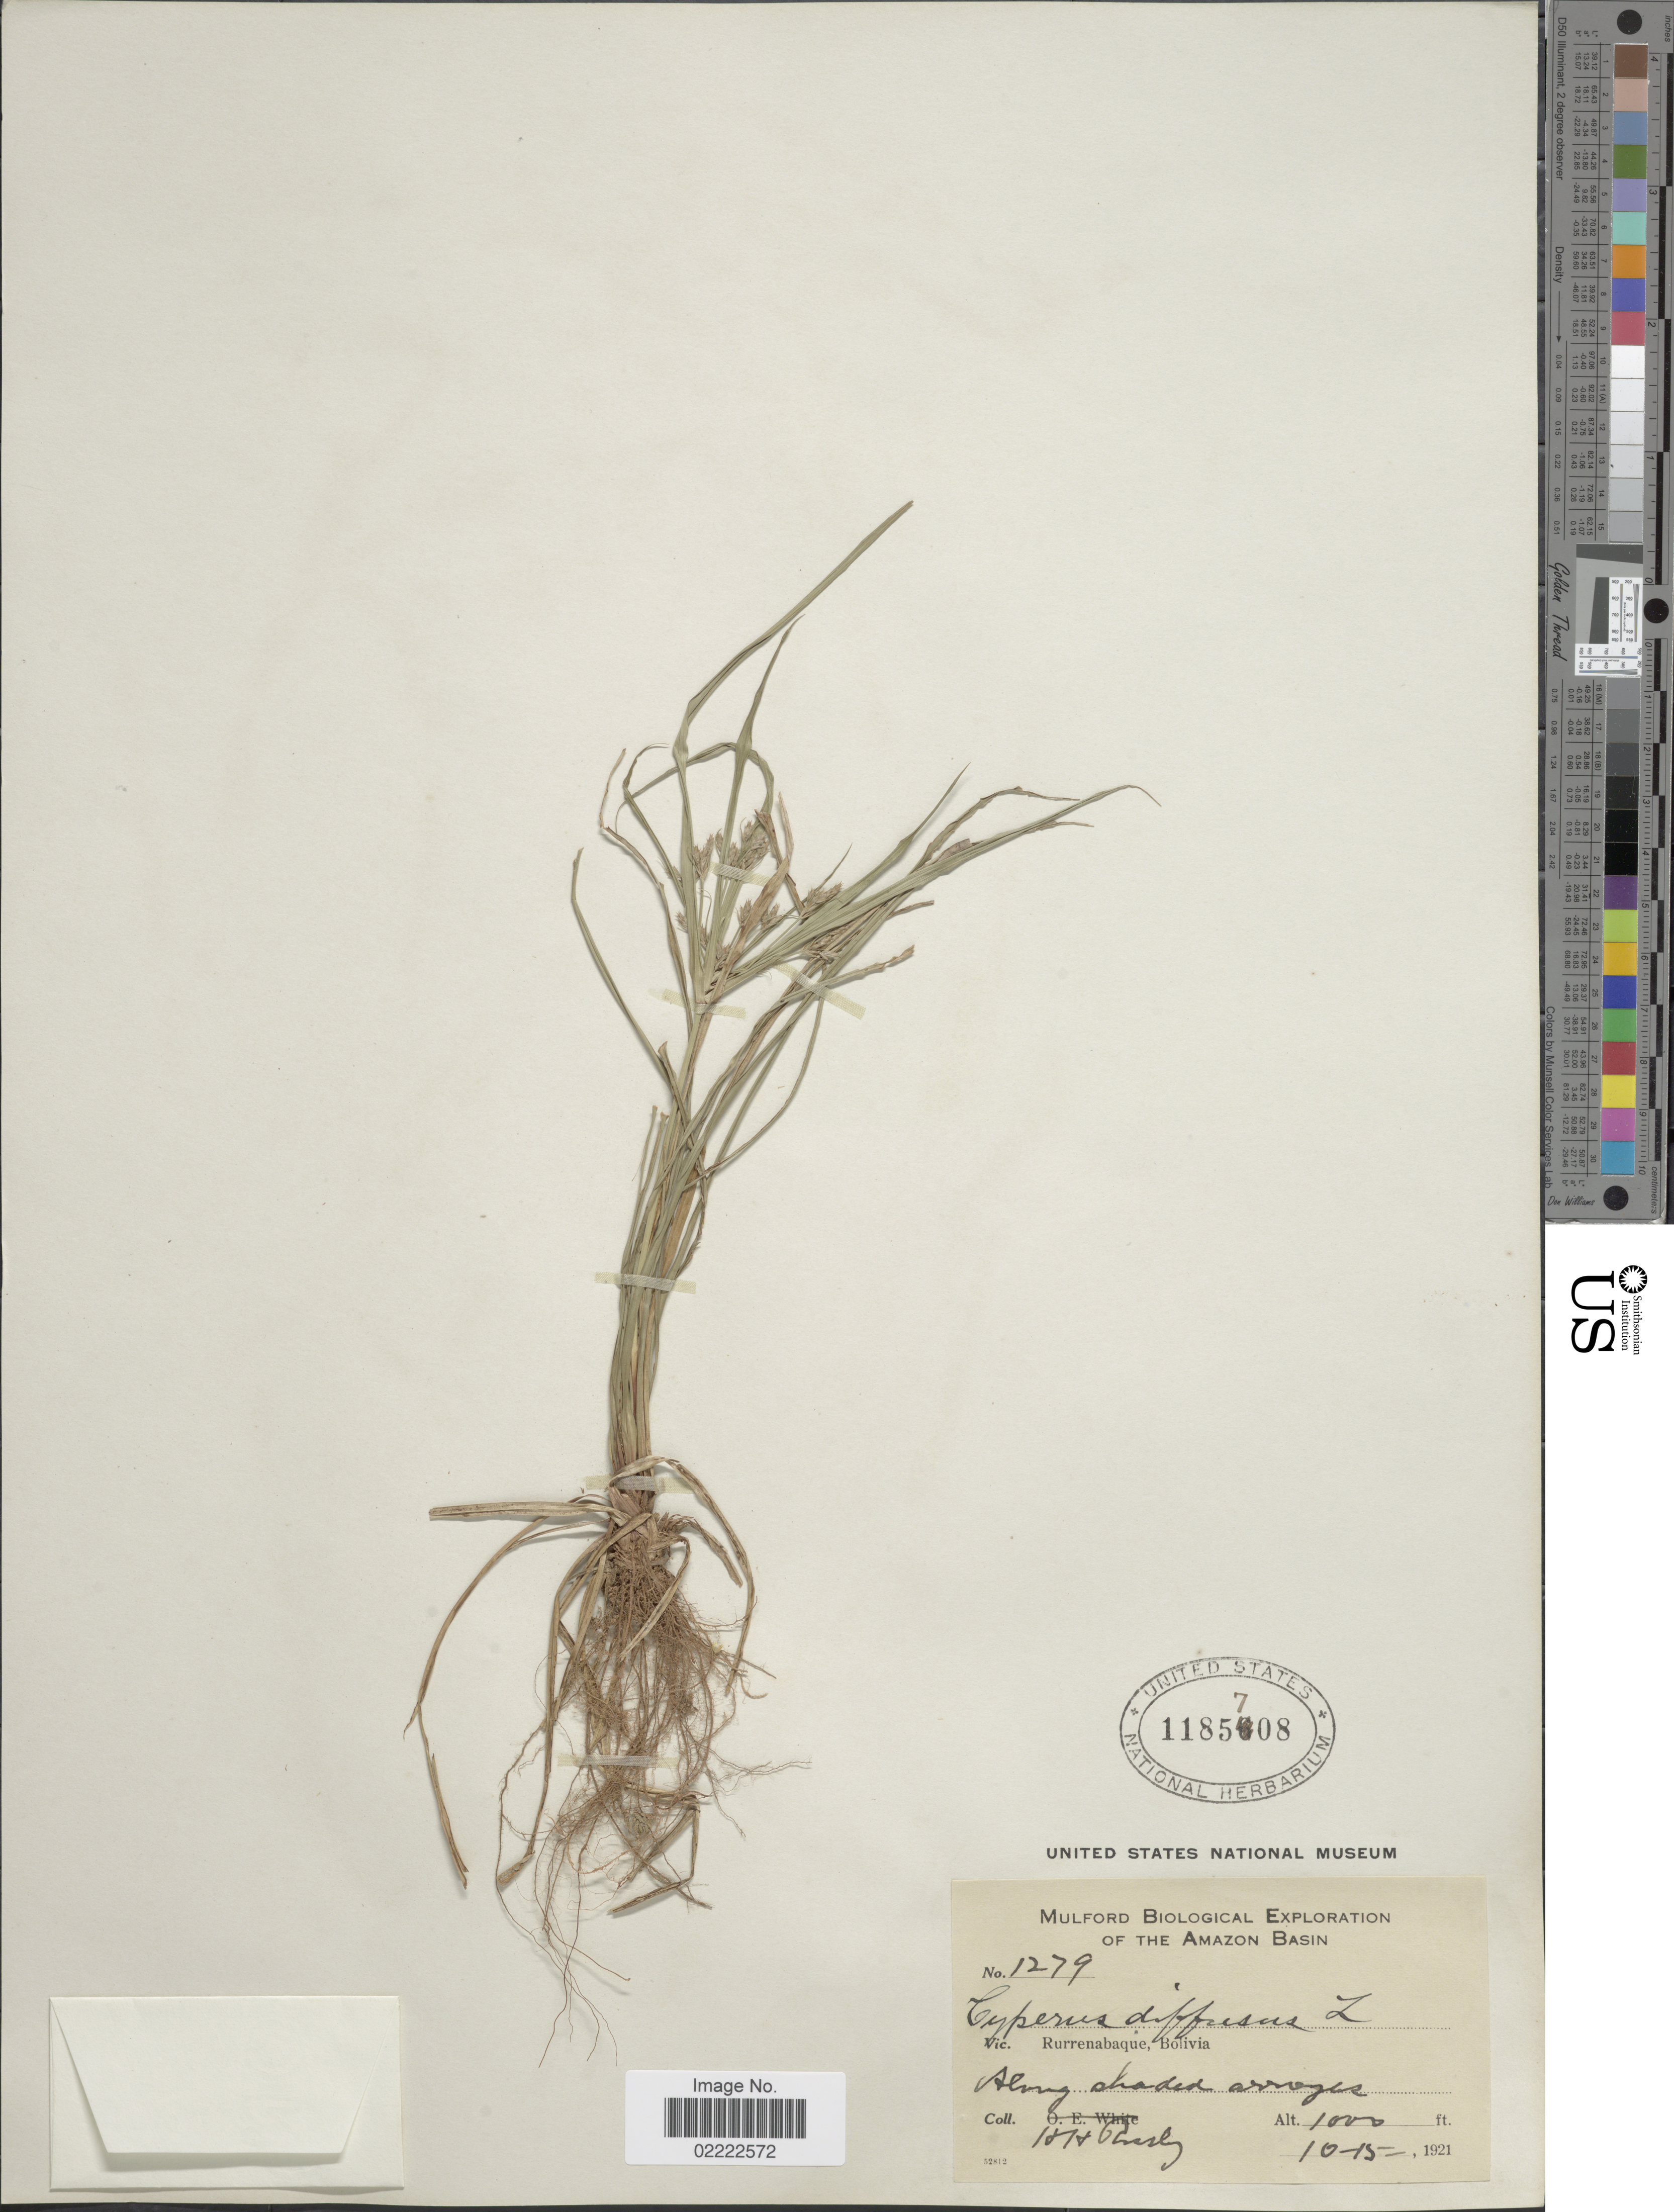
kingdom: Plantae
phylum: Tracheophyta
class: Liliopsida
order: Poales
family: Cyperaceae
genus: Cyperus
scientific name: Cyperus laxus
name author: Lam.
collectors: H. H. Rusby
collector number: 1279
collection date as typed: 10-15-1921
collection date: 1921-10-15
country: Bolivia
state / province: Beni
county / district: José Ballivián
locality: Rurrenabaque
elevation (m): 305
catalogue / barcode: US 1185708